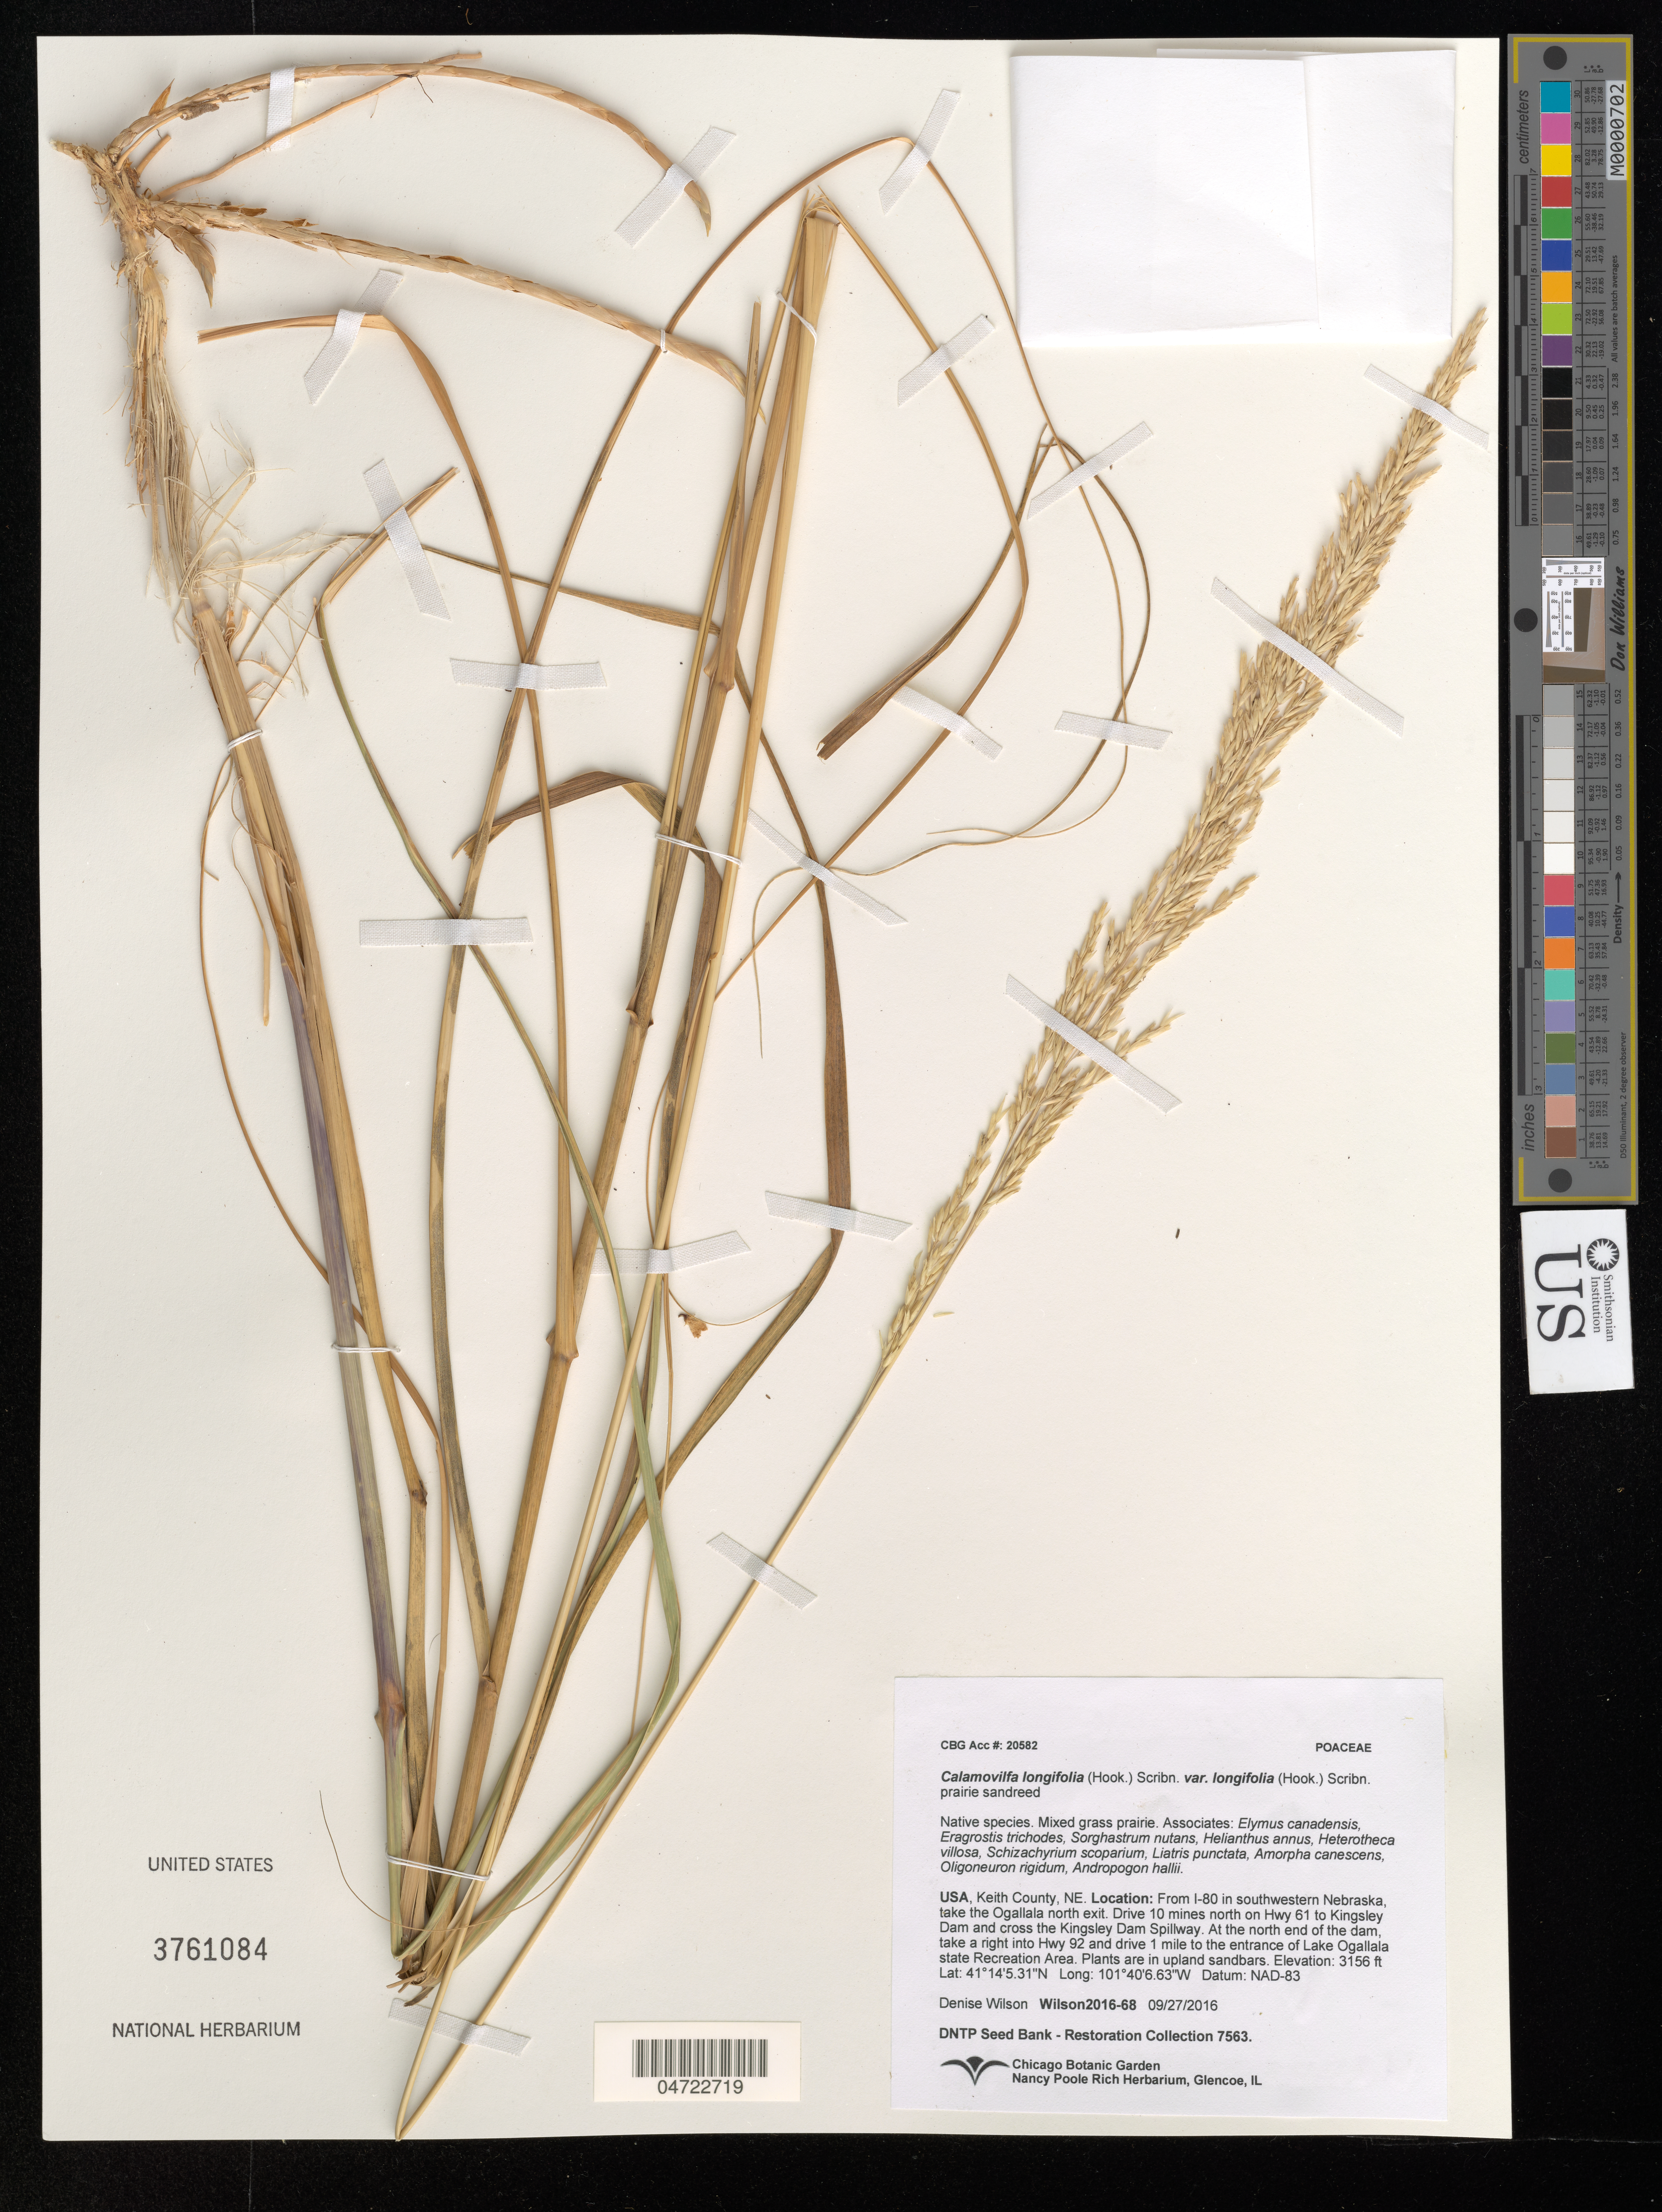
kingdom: Plantae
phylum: Tracheophyta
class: Liliopsida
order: Poales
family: Poaceae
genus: Calamovilfa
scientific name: Calamovilfa longifolia var. longifolia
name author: Scribn. & Southw.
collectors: D. Wilson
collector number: Wilson2016-68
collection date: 2016-09-27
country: United States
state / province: Nebraska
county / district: Keith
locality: Keith County. From I-80 in southwestern Nebraska, take the Ogallala north exit. Drive 10 mines north on Hwy 61 to Kingsley Dam and cross the Kingsley Dam Spillway. At the north end of the dam, take a right into Hwy 92 and drive 1 mile to the entrance of Lake Ogallala state Recreation Area.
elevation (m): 962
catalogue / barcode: US 3761084